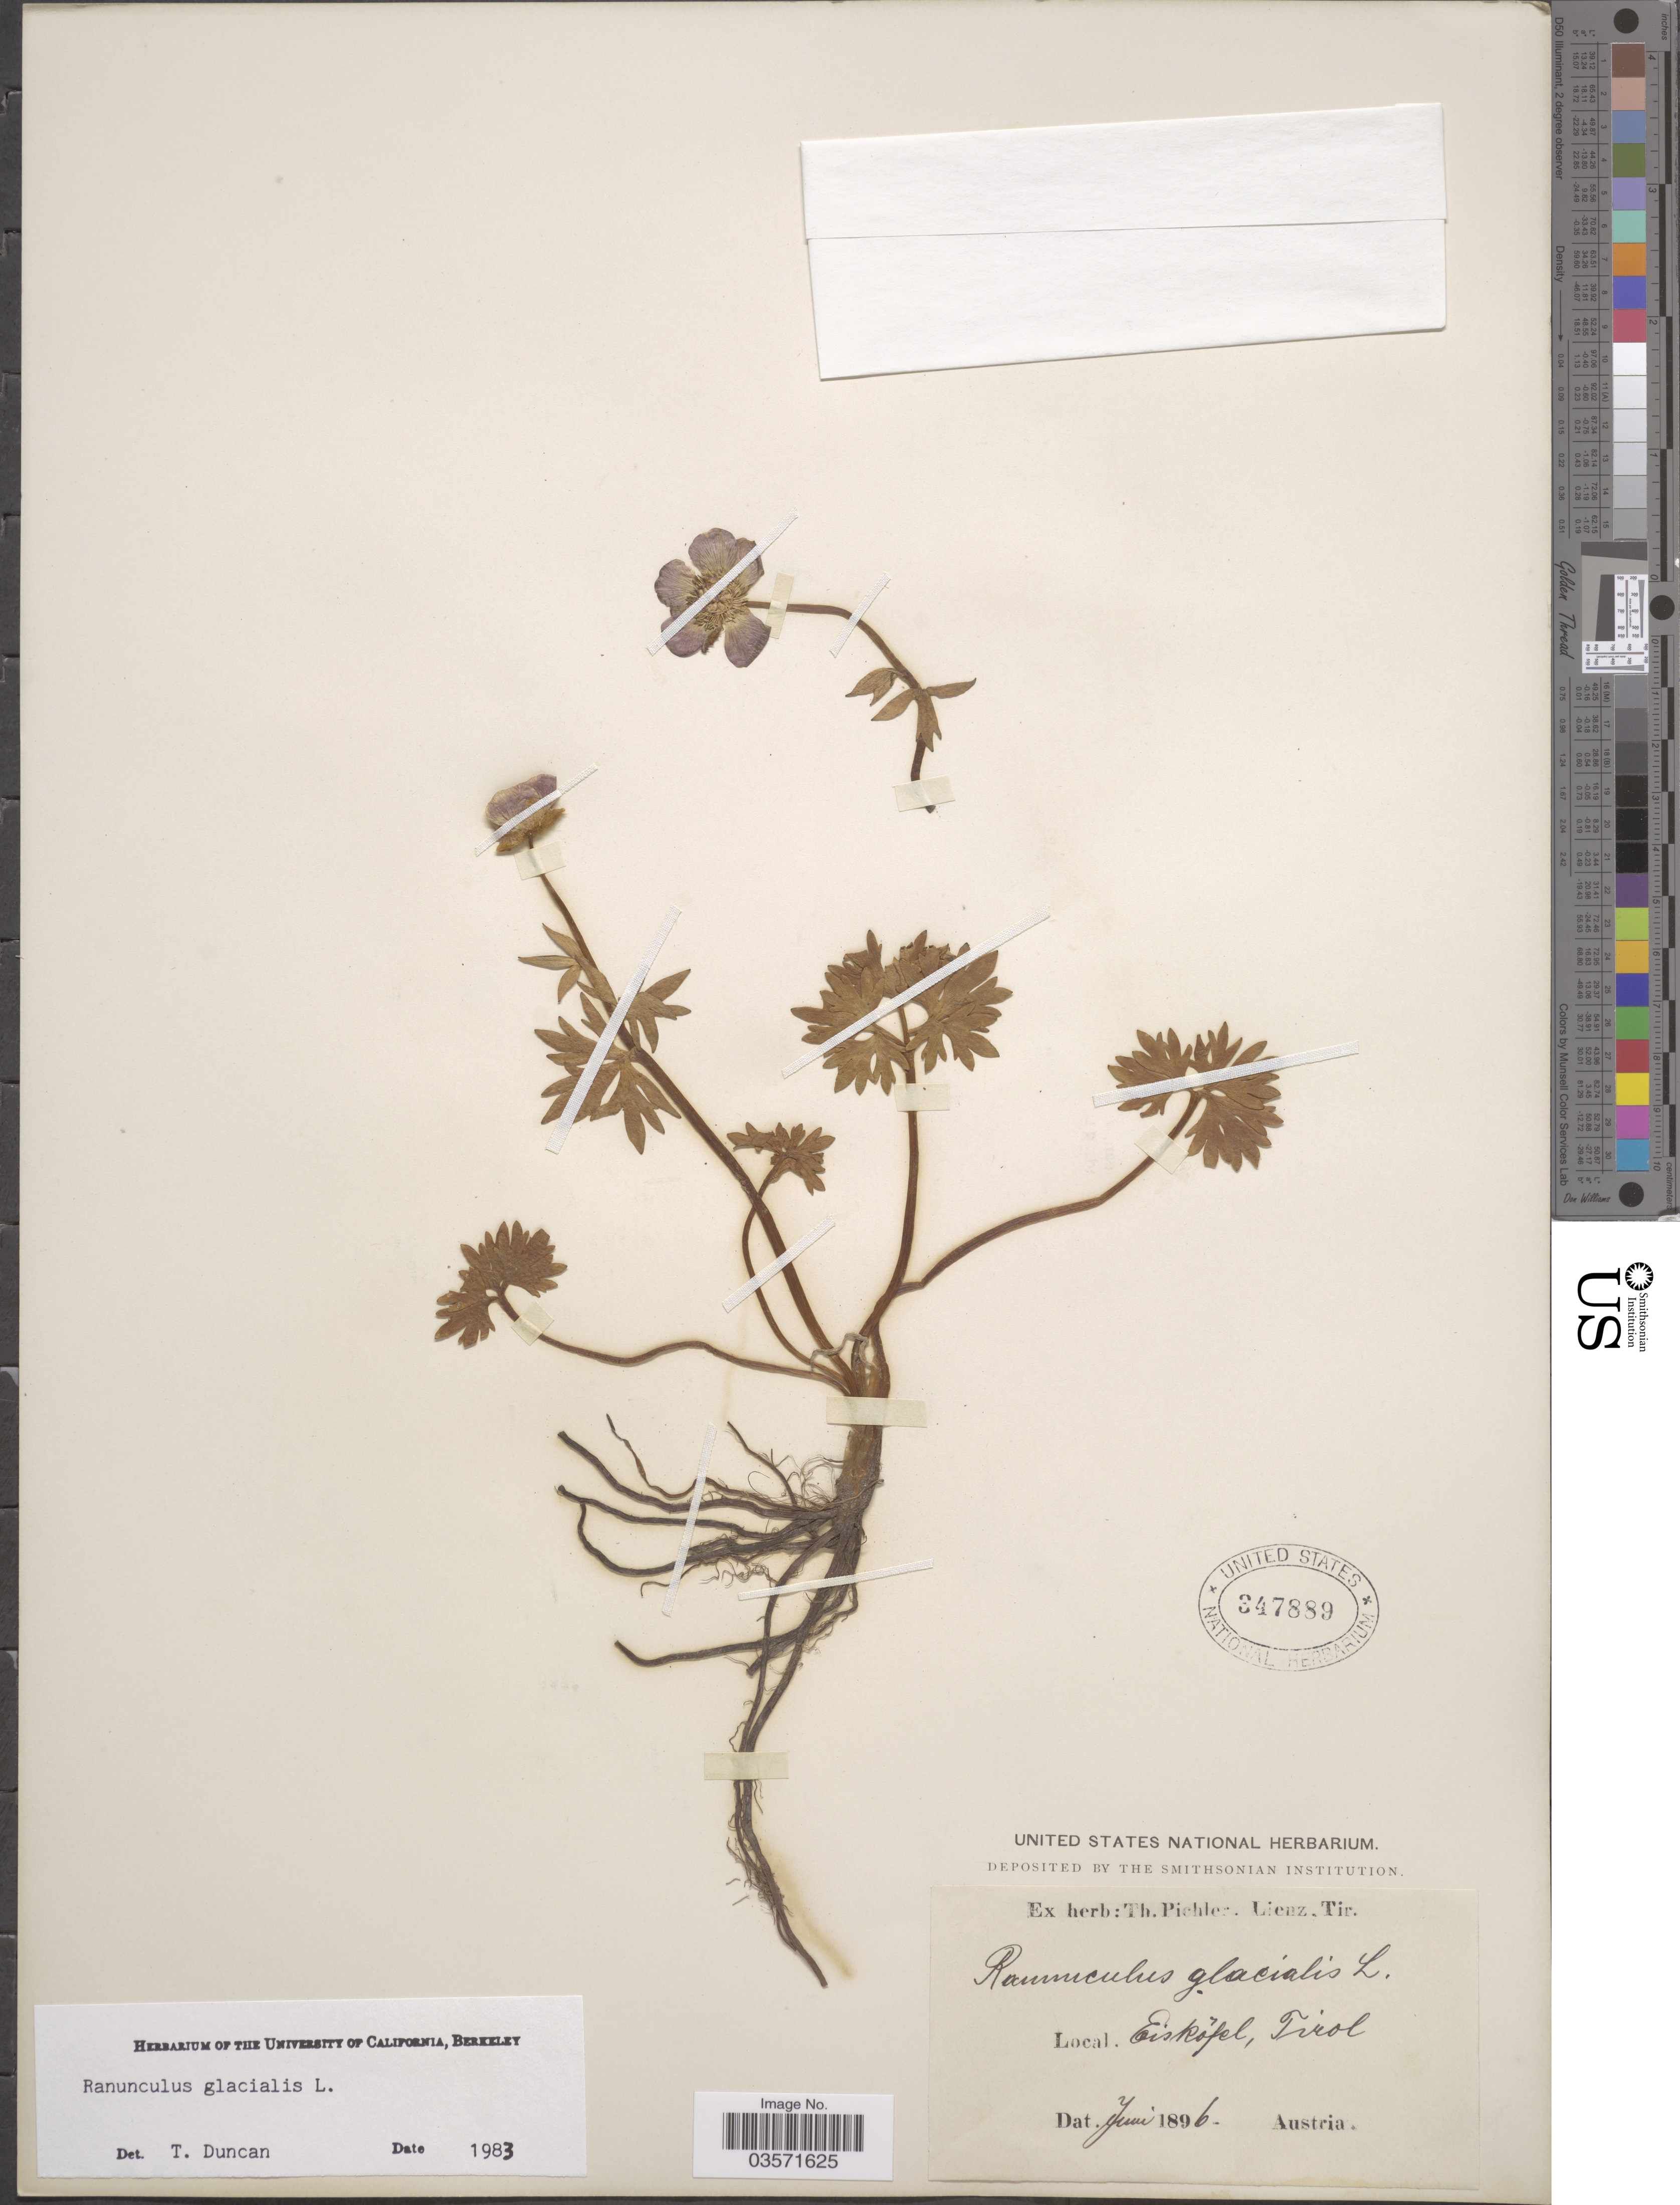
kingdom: Plantae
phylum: Tracheophyta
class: Magnoliopsida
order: Ranunculales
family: Ranunculaceae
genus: Ranunculus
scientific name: Ranunculus glacialis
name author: L.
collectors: ex herb. T. Pichler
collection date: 1896-06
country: Austria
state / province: Tirol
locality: Eisköfel.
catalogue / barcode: US 347889